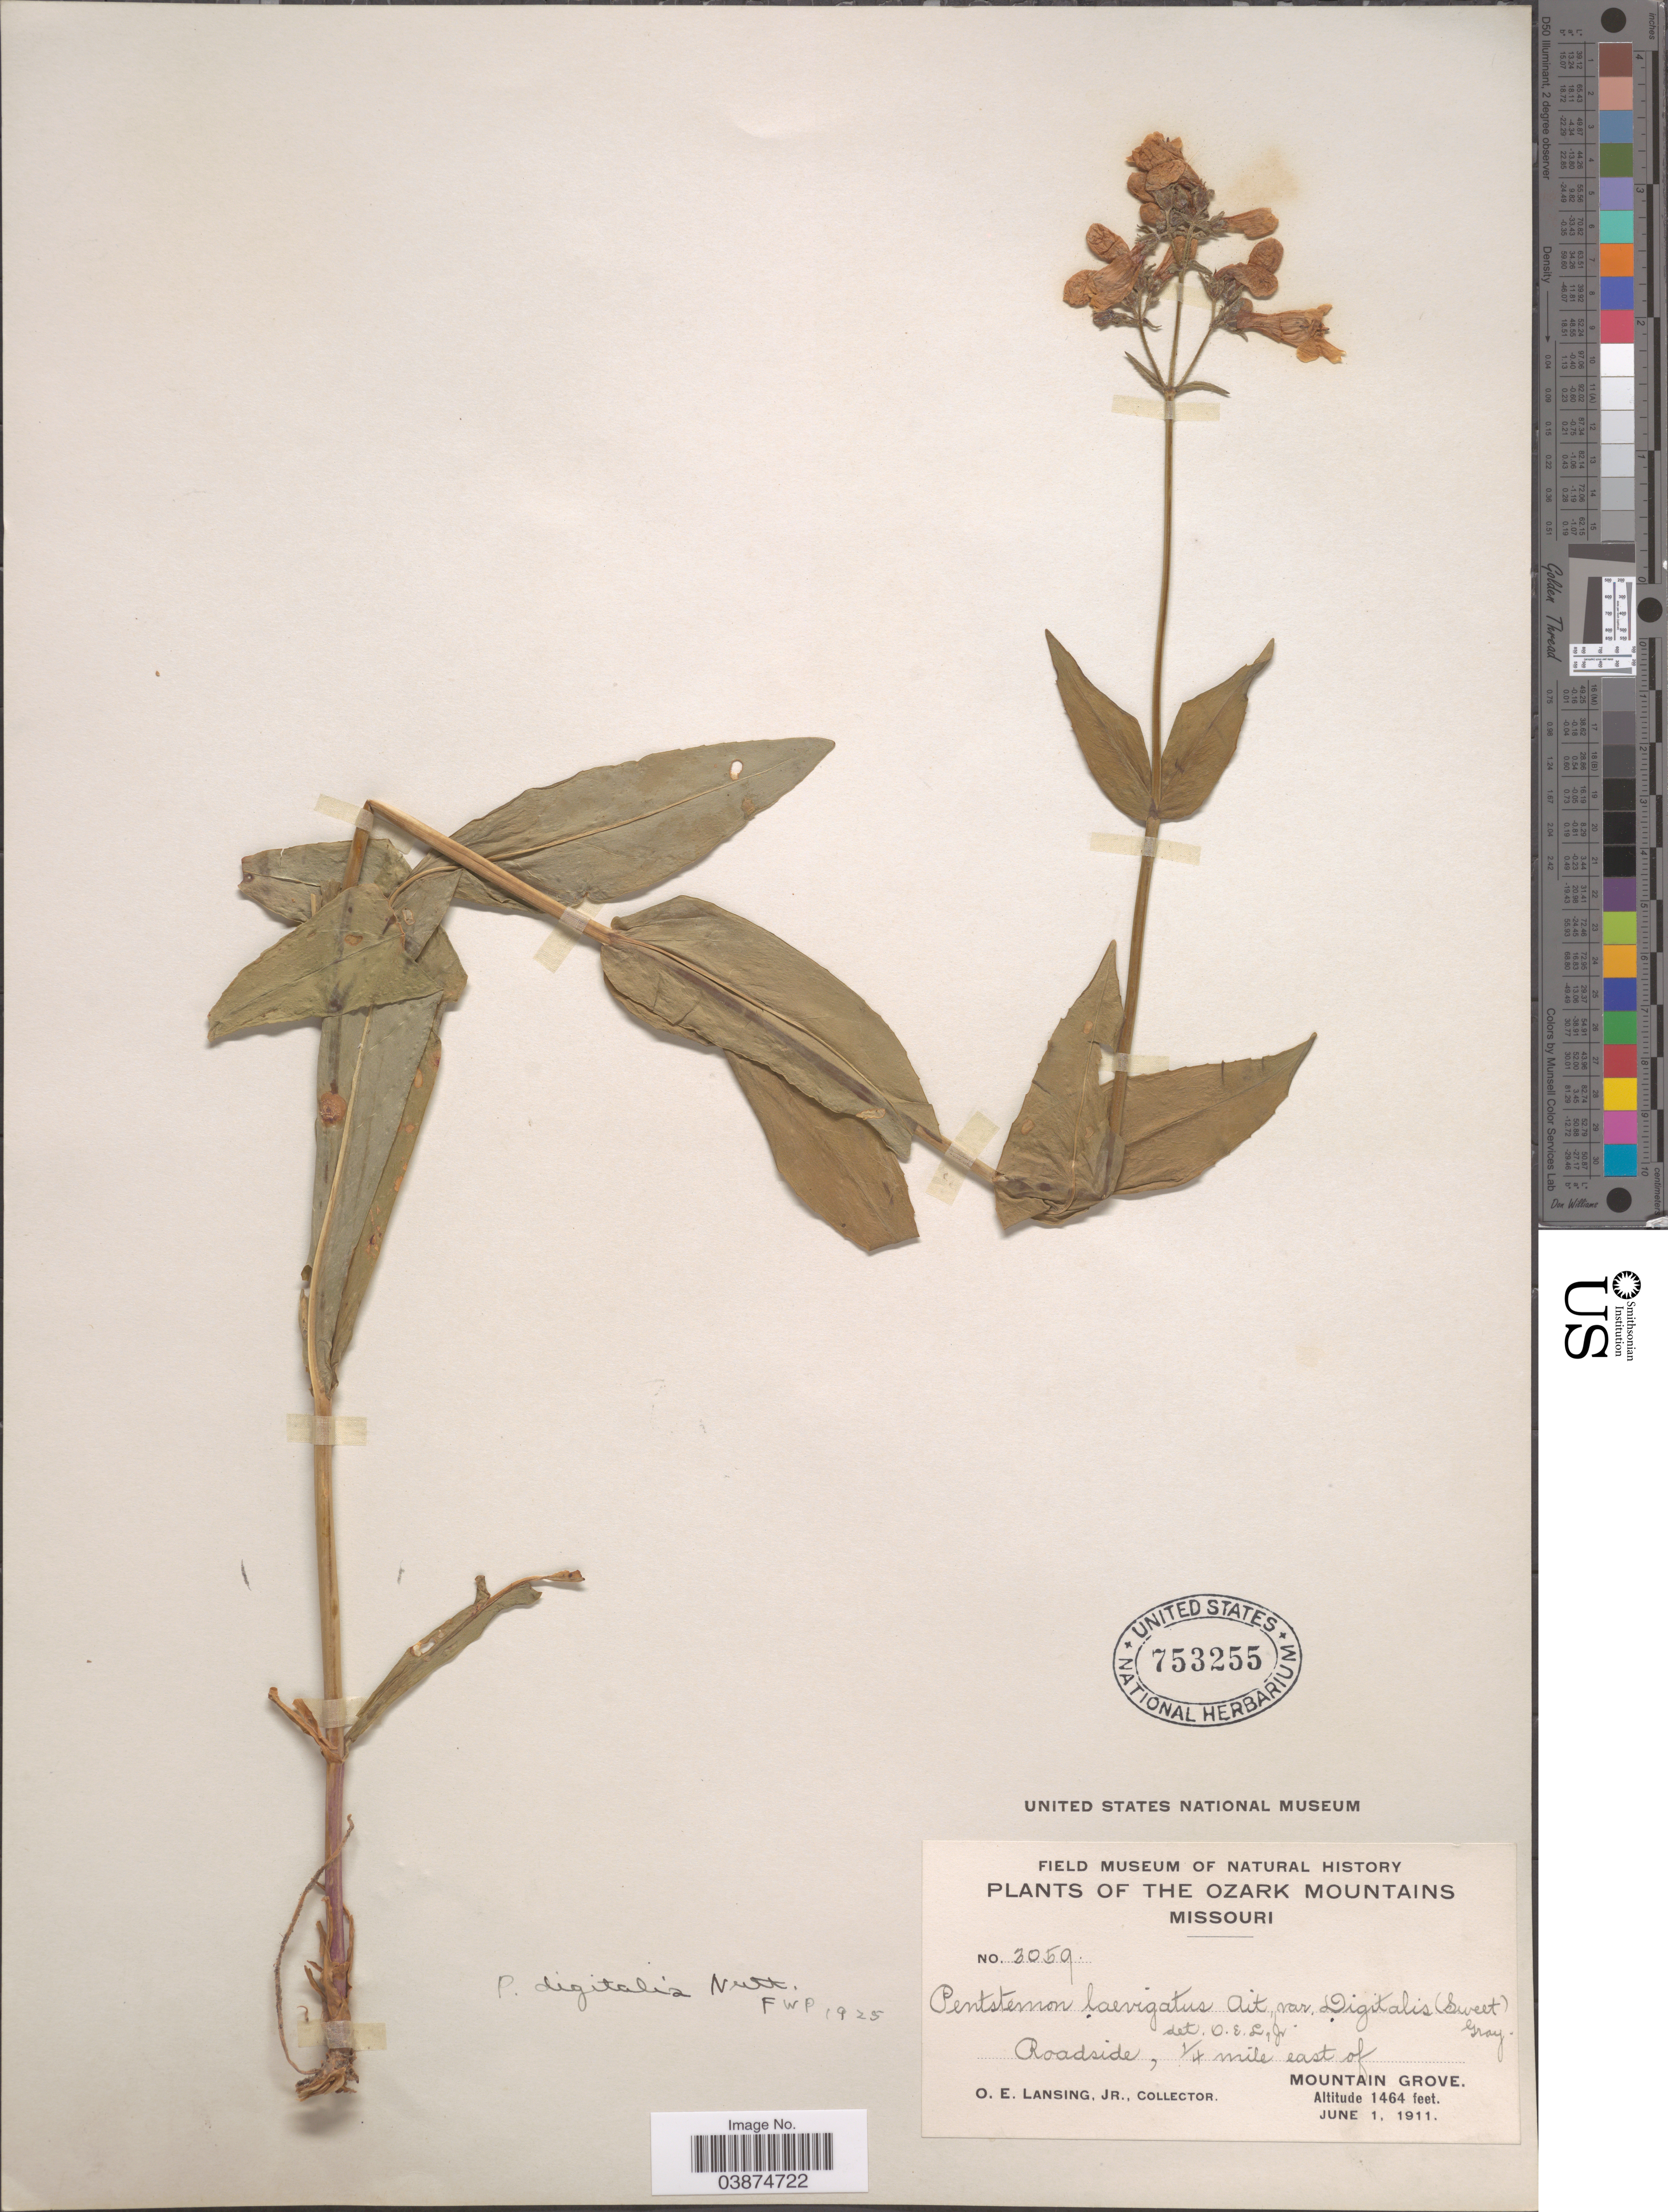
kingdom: Plantae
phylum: Tracheophyta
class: Magnoliopsida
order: Lamiales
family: Plantaginaceae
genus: Penstemon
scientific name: Penstemon digitalis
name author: Nutt. ex Sims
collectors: O. Lansing Jr.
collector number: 3059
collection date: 1911-06-01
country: United States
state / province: Missouri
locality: Ozark Mountains. Roadside, ¼ mile east of Mountain Grove.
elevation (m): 446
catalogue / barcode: US 753255